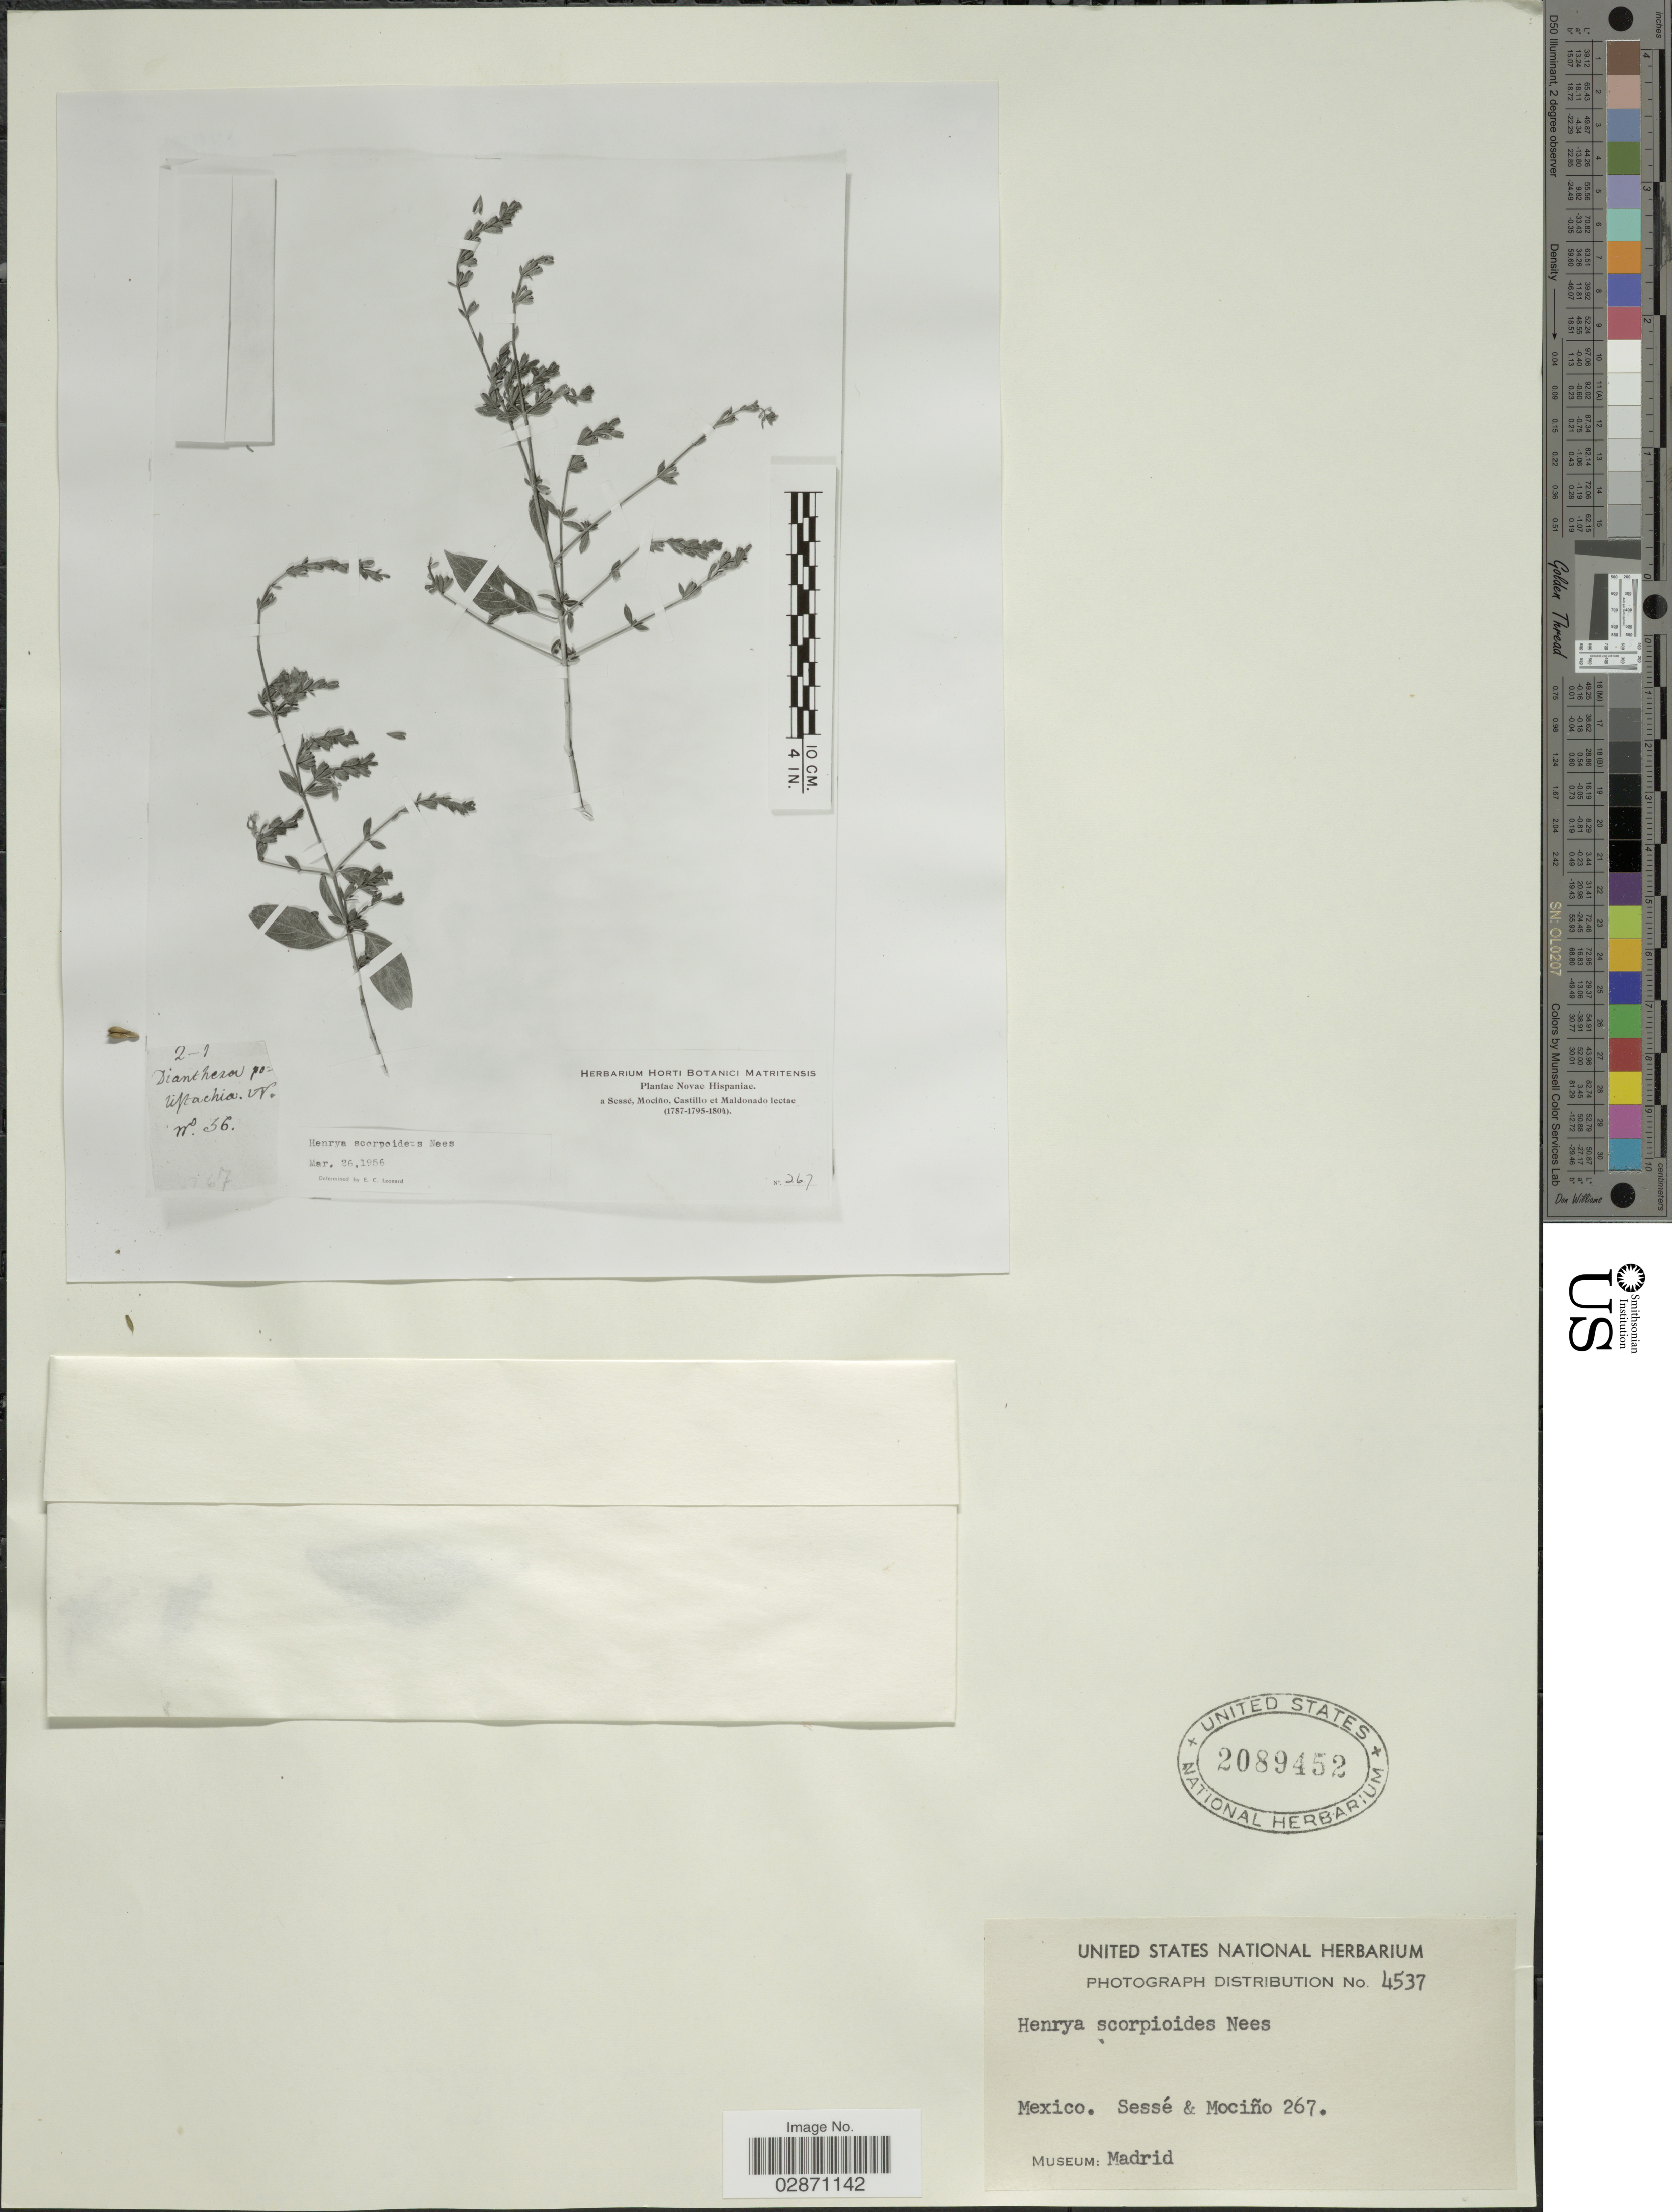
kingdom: Plantae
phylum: Tracheophyta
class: Magnoliopsida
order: Lamiales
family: Acanthaceae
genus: Henrya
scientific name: Henrya insularis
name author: Nees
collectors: Sessé, --, Mociño, Castillo, -- & Maldonado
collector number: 267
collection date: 1787/1804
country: Mexico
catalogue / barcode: US 2089452